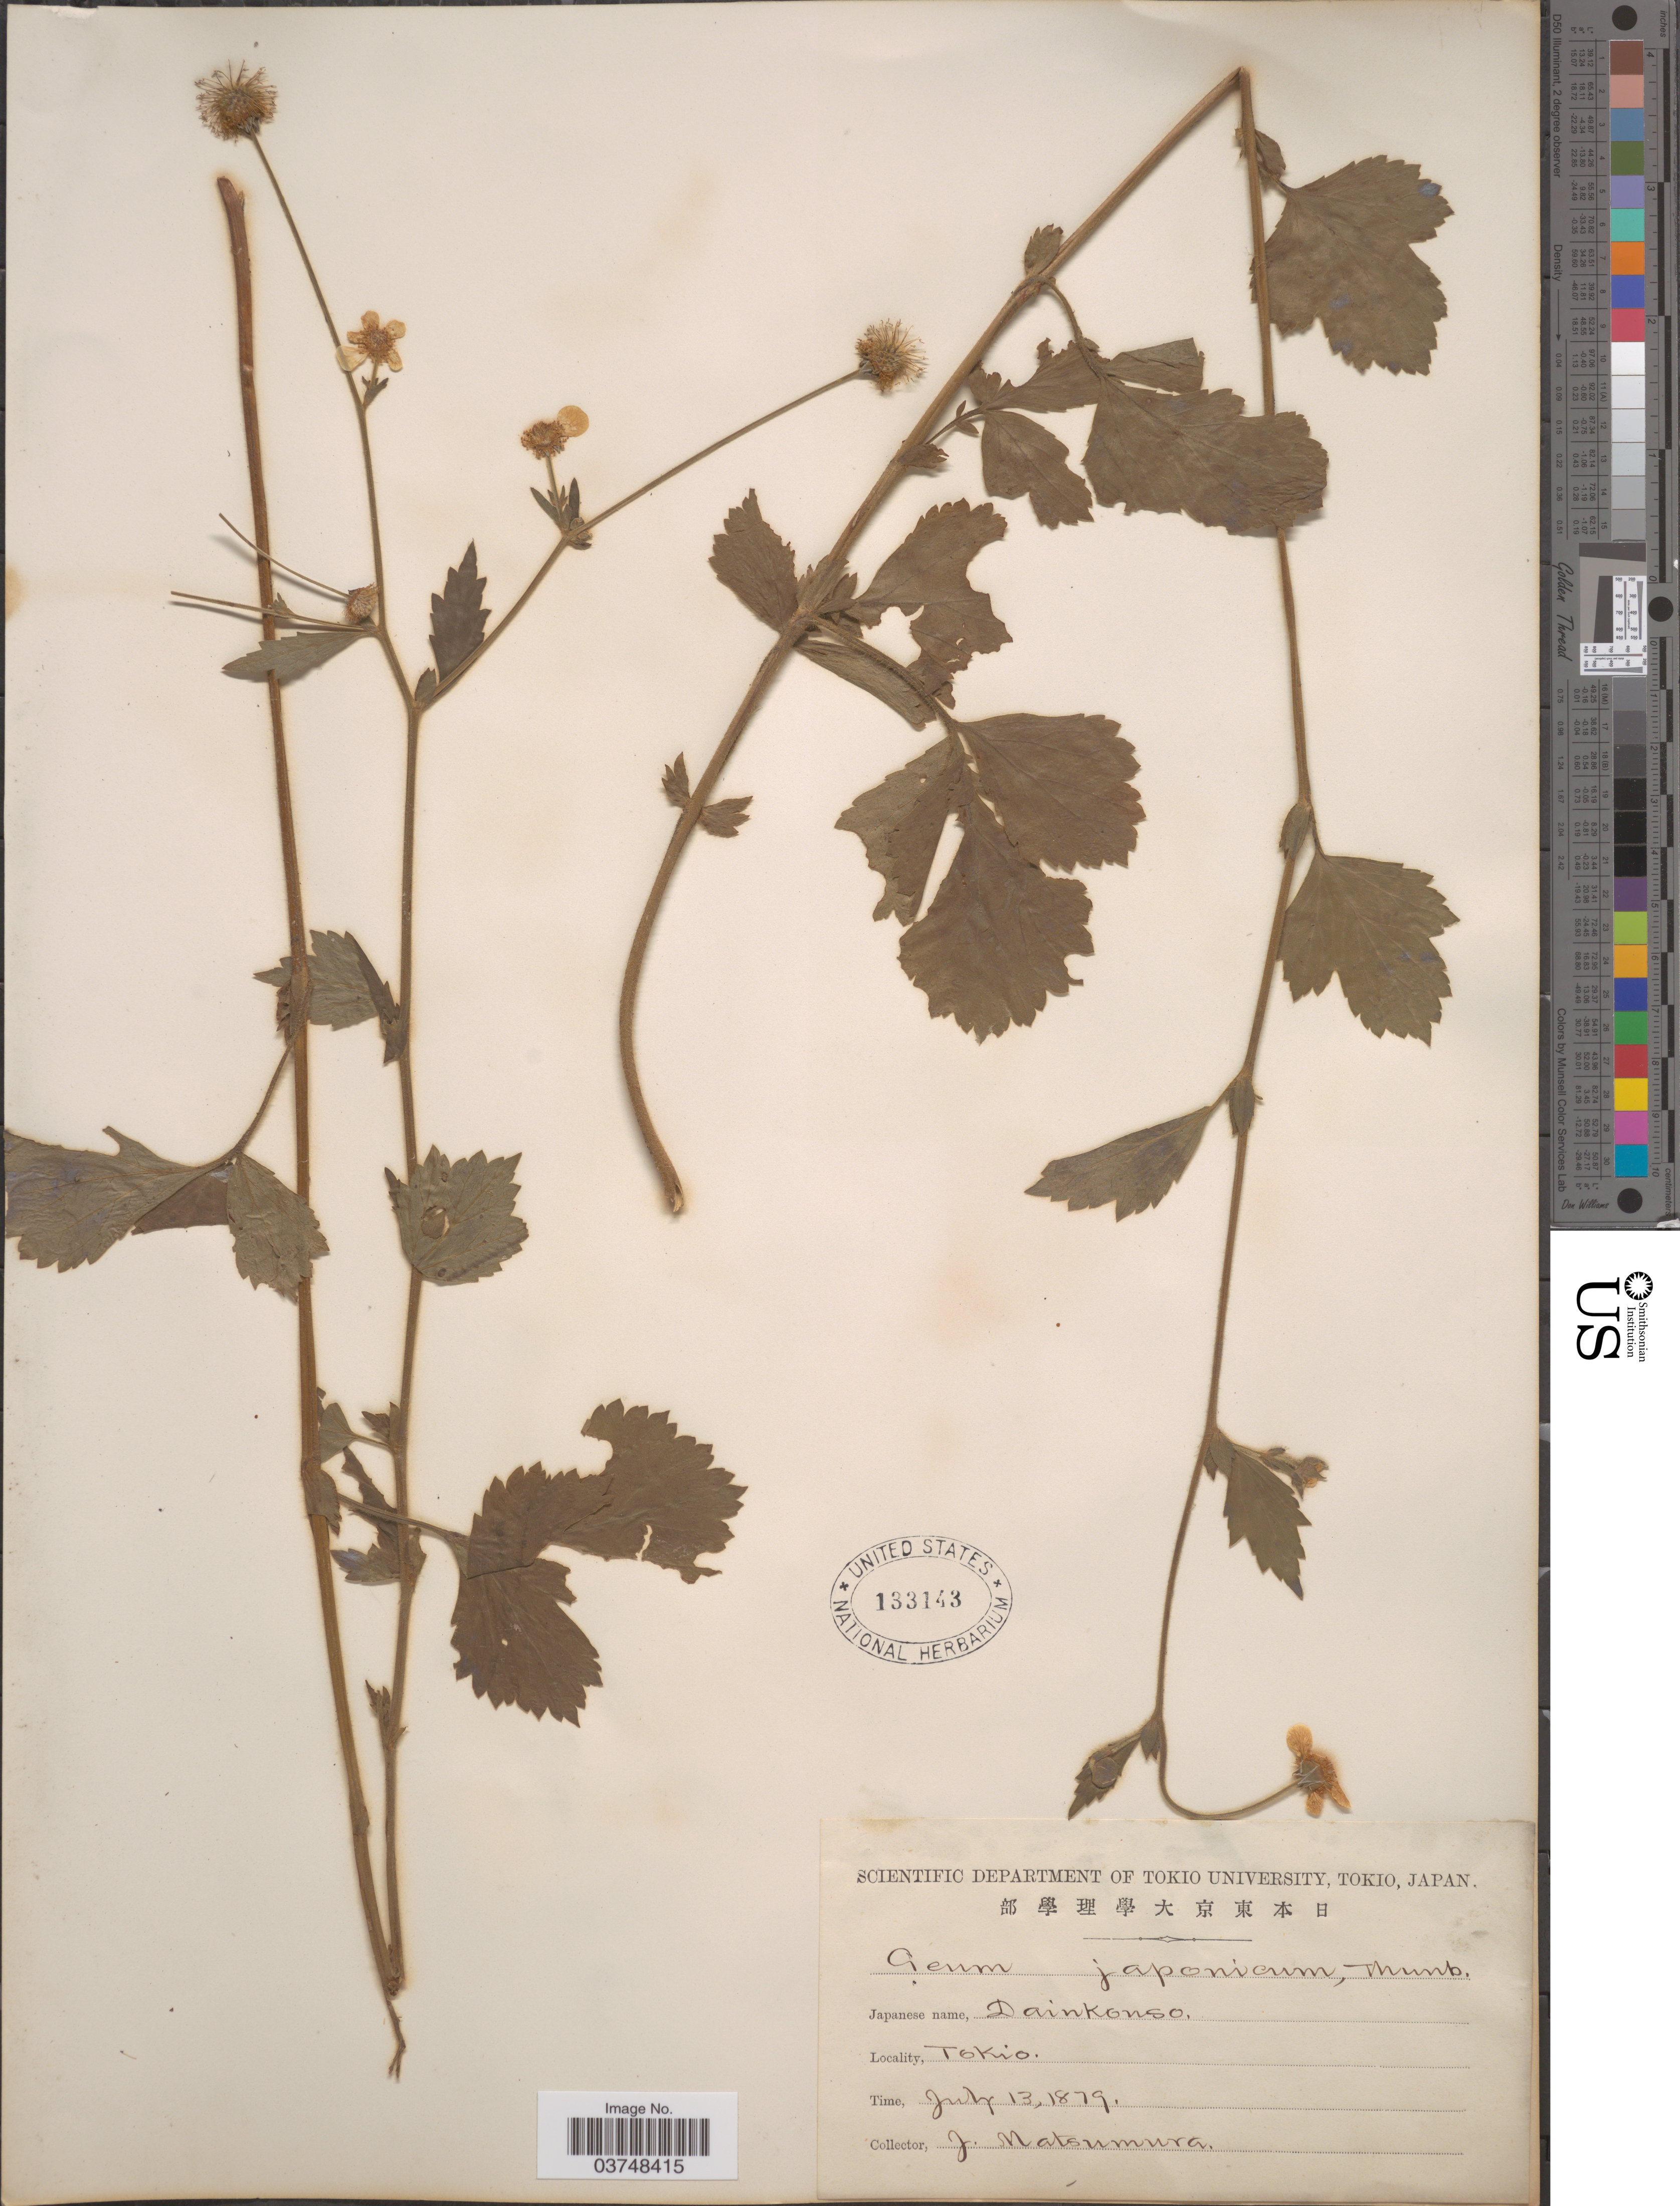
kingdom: Plantae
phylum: Tracheophyta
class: Magnoliopsida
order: Rosales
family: Rosaceae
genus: Geum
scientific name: Geum japonicum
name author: Thunb.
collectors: J. Matsumura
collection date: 1879-07-13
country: Japan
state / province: Tokyo, Federal City of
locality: Tokio.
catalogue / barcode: US 133143